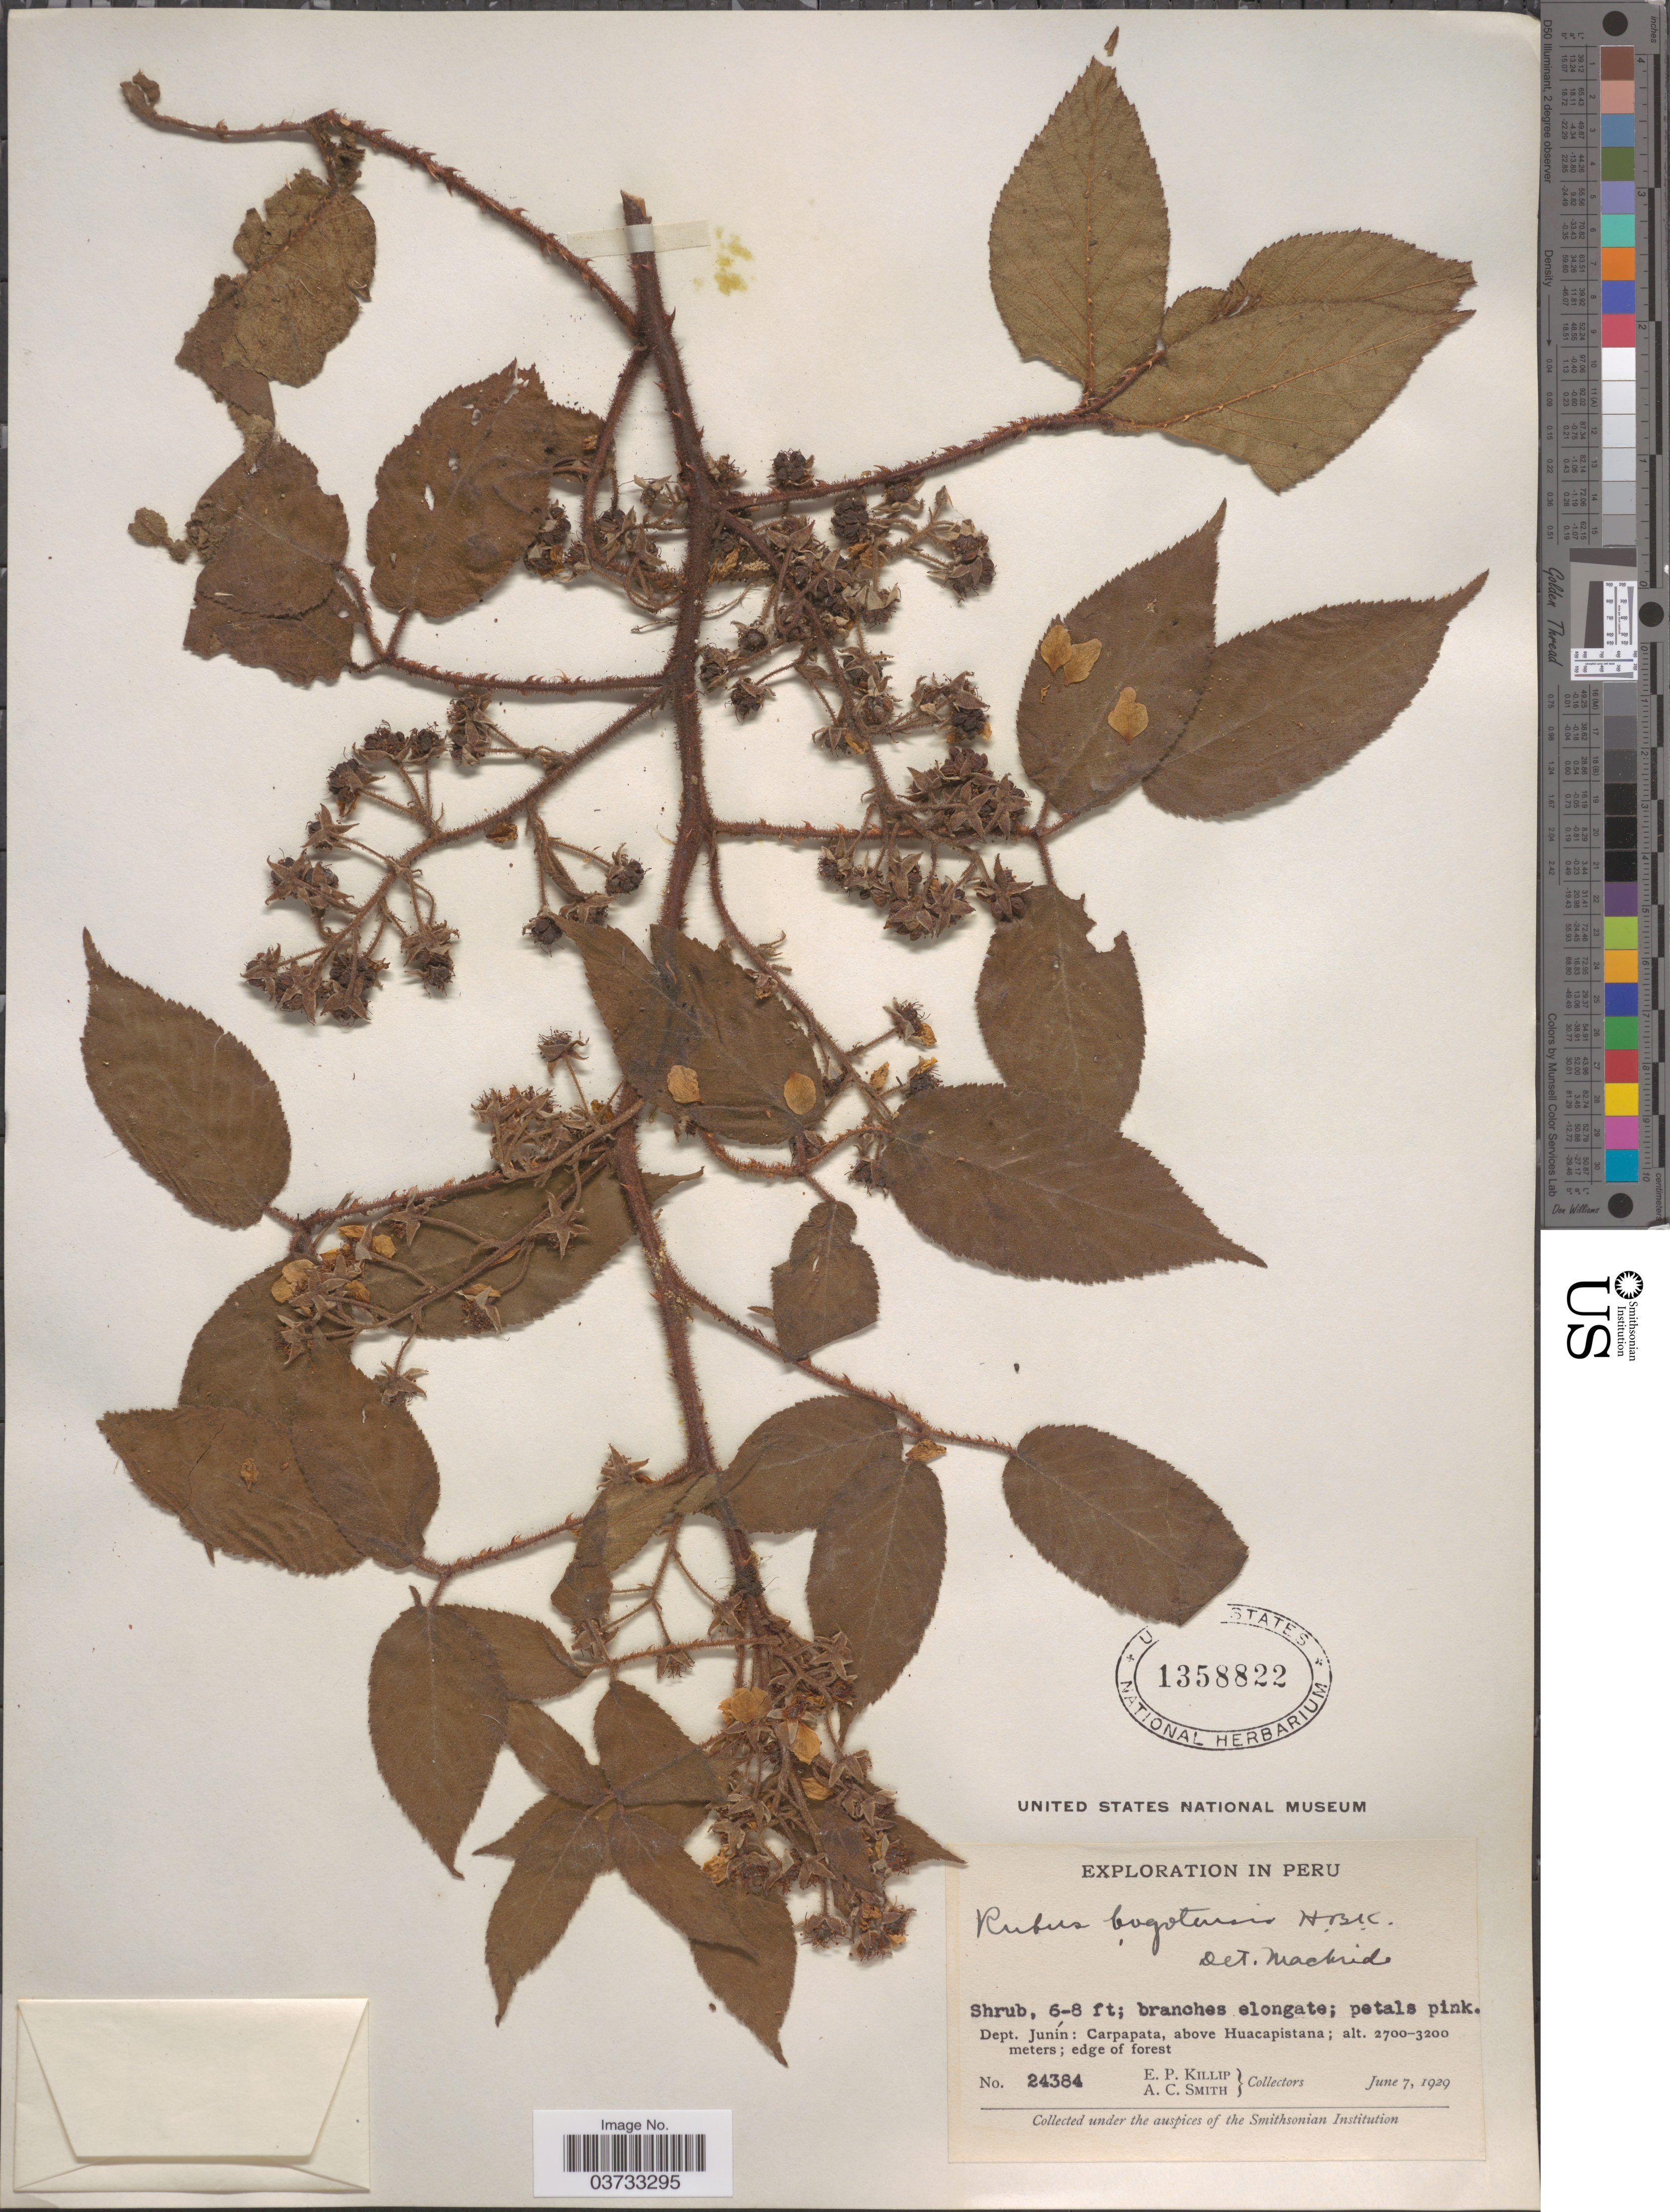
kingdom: Plantae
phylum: Tracheophyta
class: Magnoliopsida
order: Rosales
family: Rosaceae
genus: Rubus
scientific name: Rubus bogotensis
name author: Kunth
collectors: E. P. Killip & A. C. Smith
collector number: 24384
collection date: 1929-06-07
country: Peru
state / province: Junín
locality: Dept. Junín: Carpapata, above Huacapistana.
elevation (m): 2700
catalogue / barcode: US 1358822